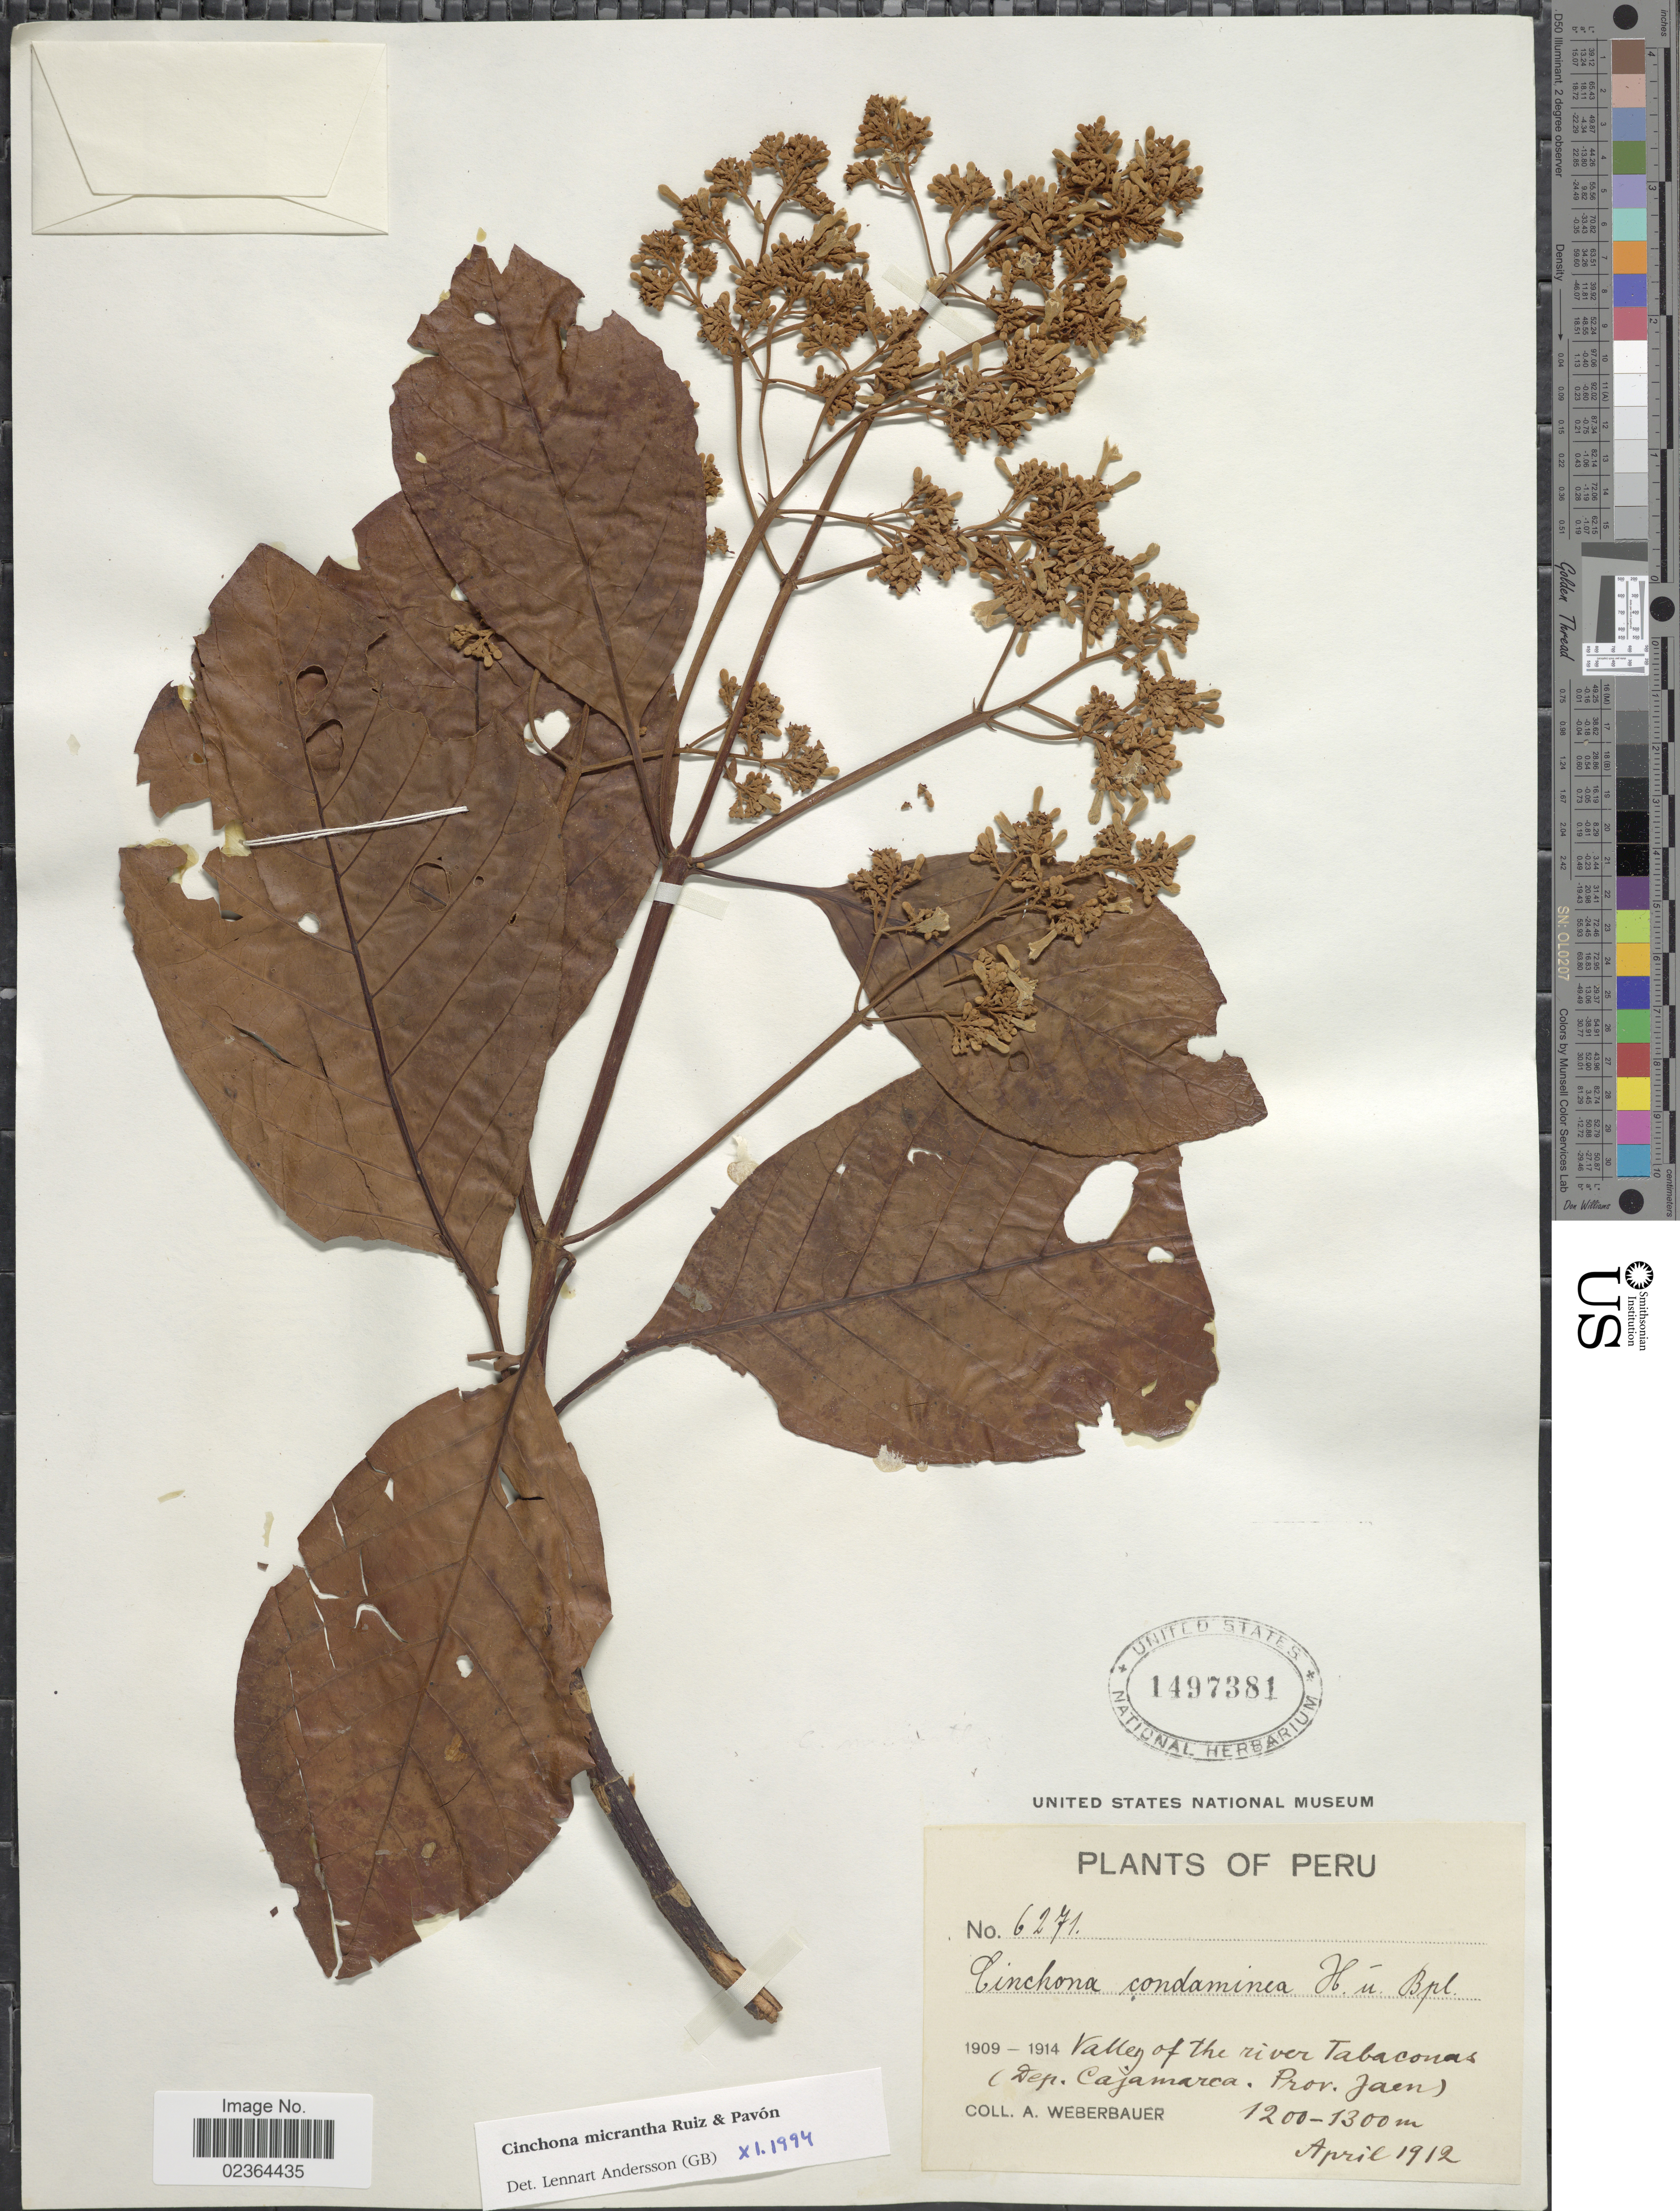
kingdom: Plantae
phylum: Tracheophyta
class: Magnoliopsida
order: Gentianales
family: Rubiaceae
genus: Cinchona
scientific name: Cinchona micrantha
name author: Ruiz & Pav.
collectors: A. Weberbauer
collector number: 6271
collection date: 1912-04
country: Peru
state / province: Cajamarca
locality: Valley of the river Tabaconas (Dep. Cajamarca, Prov. Jaen)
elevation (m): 1200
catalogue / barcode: US 1497381